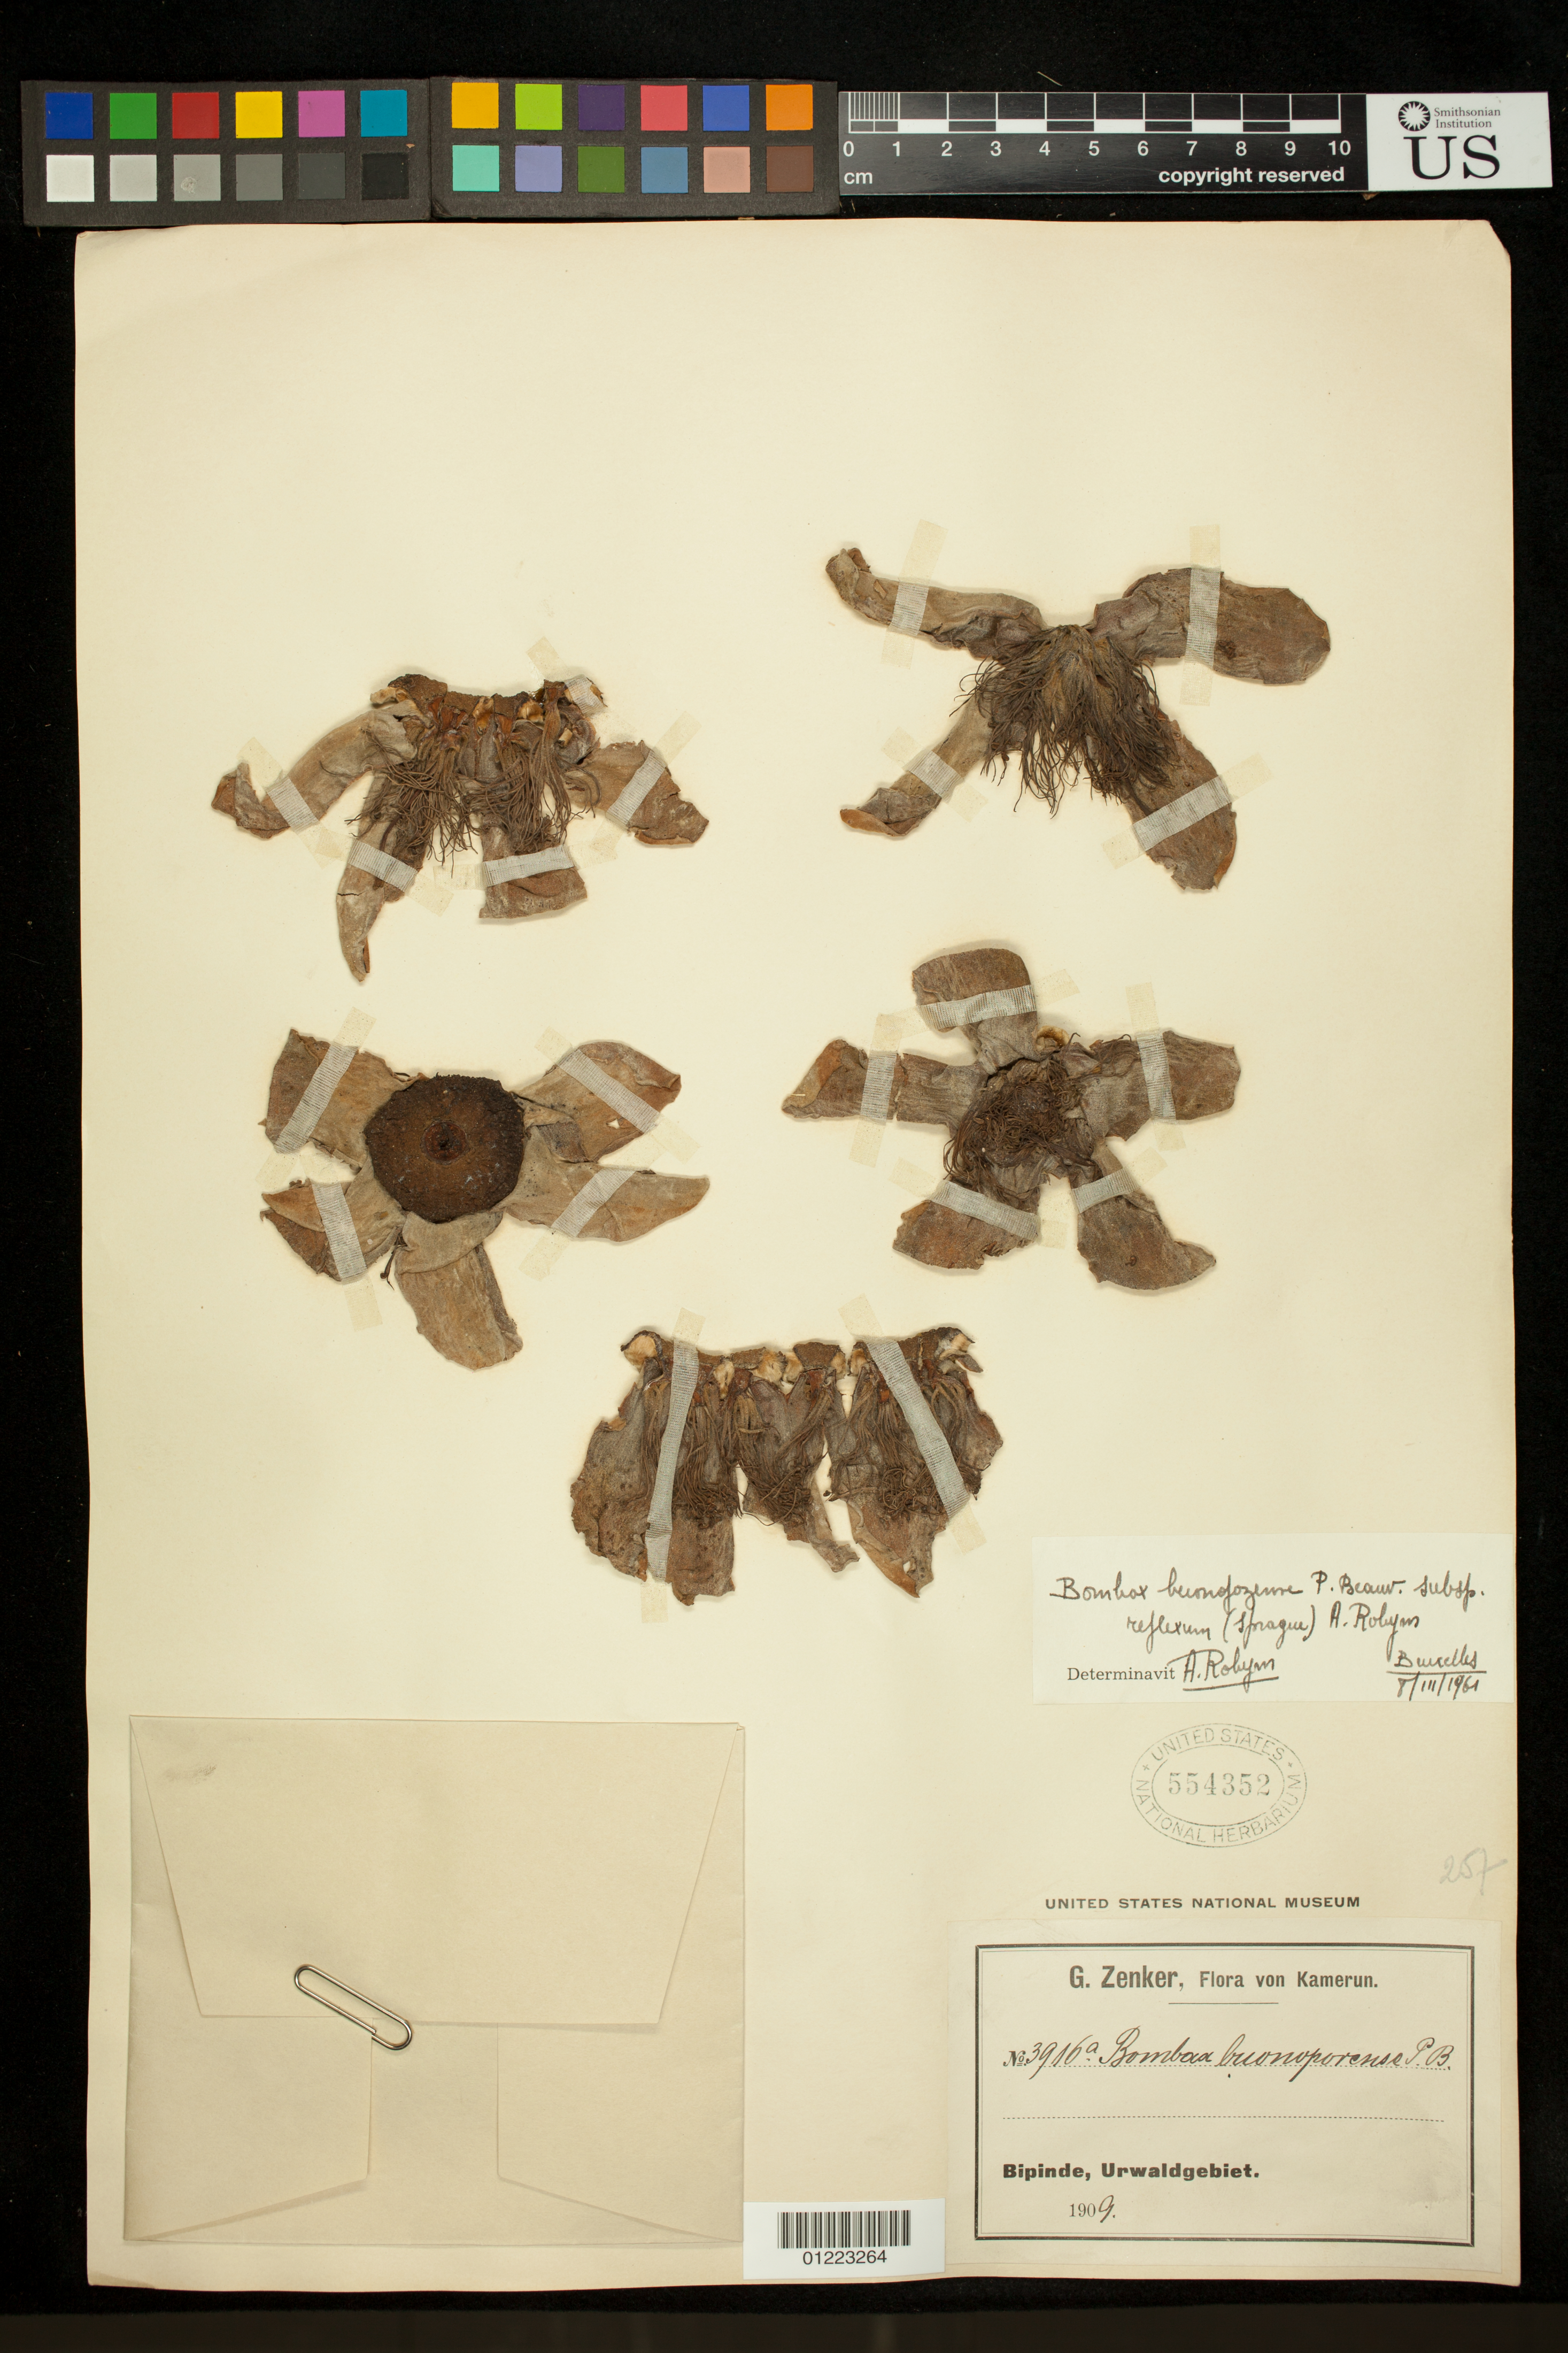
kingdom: Plantae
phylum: Tracheophyta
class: Magnoliopsida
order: Malvales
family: Malvaceae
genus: Bombax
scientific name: Bombax buonopozense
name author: P. Beauv.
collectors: G. A. Zenker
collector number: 3916a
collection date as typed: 1909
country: Cameroon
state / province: Sud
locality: Bipinde, Urwaldgebiet.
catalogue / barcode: US 554352